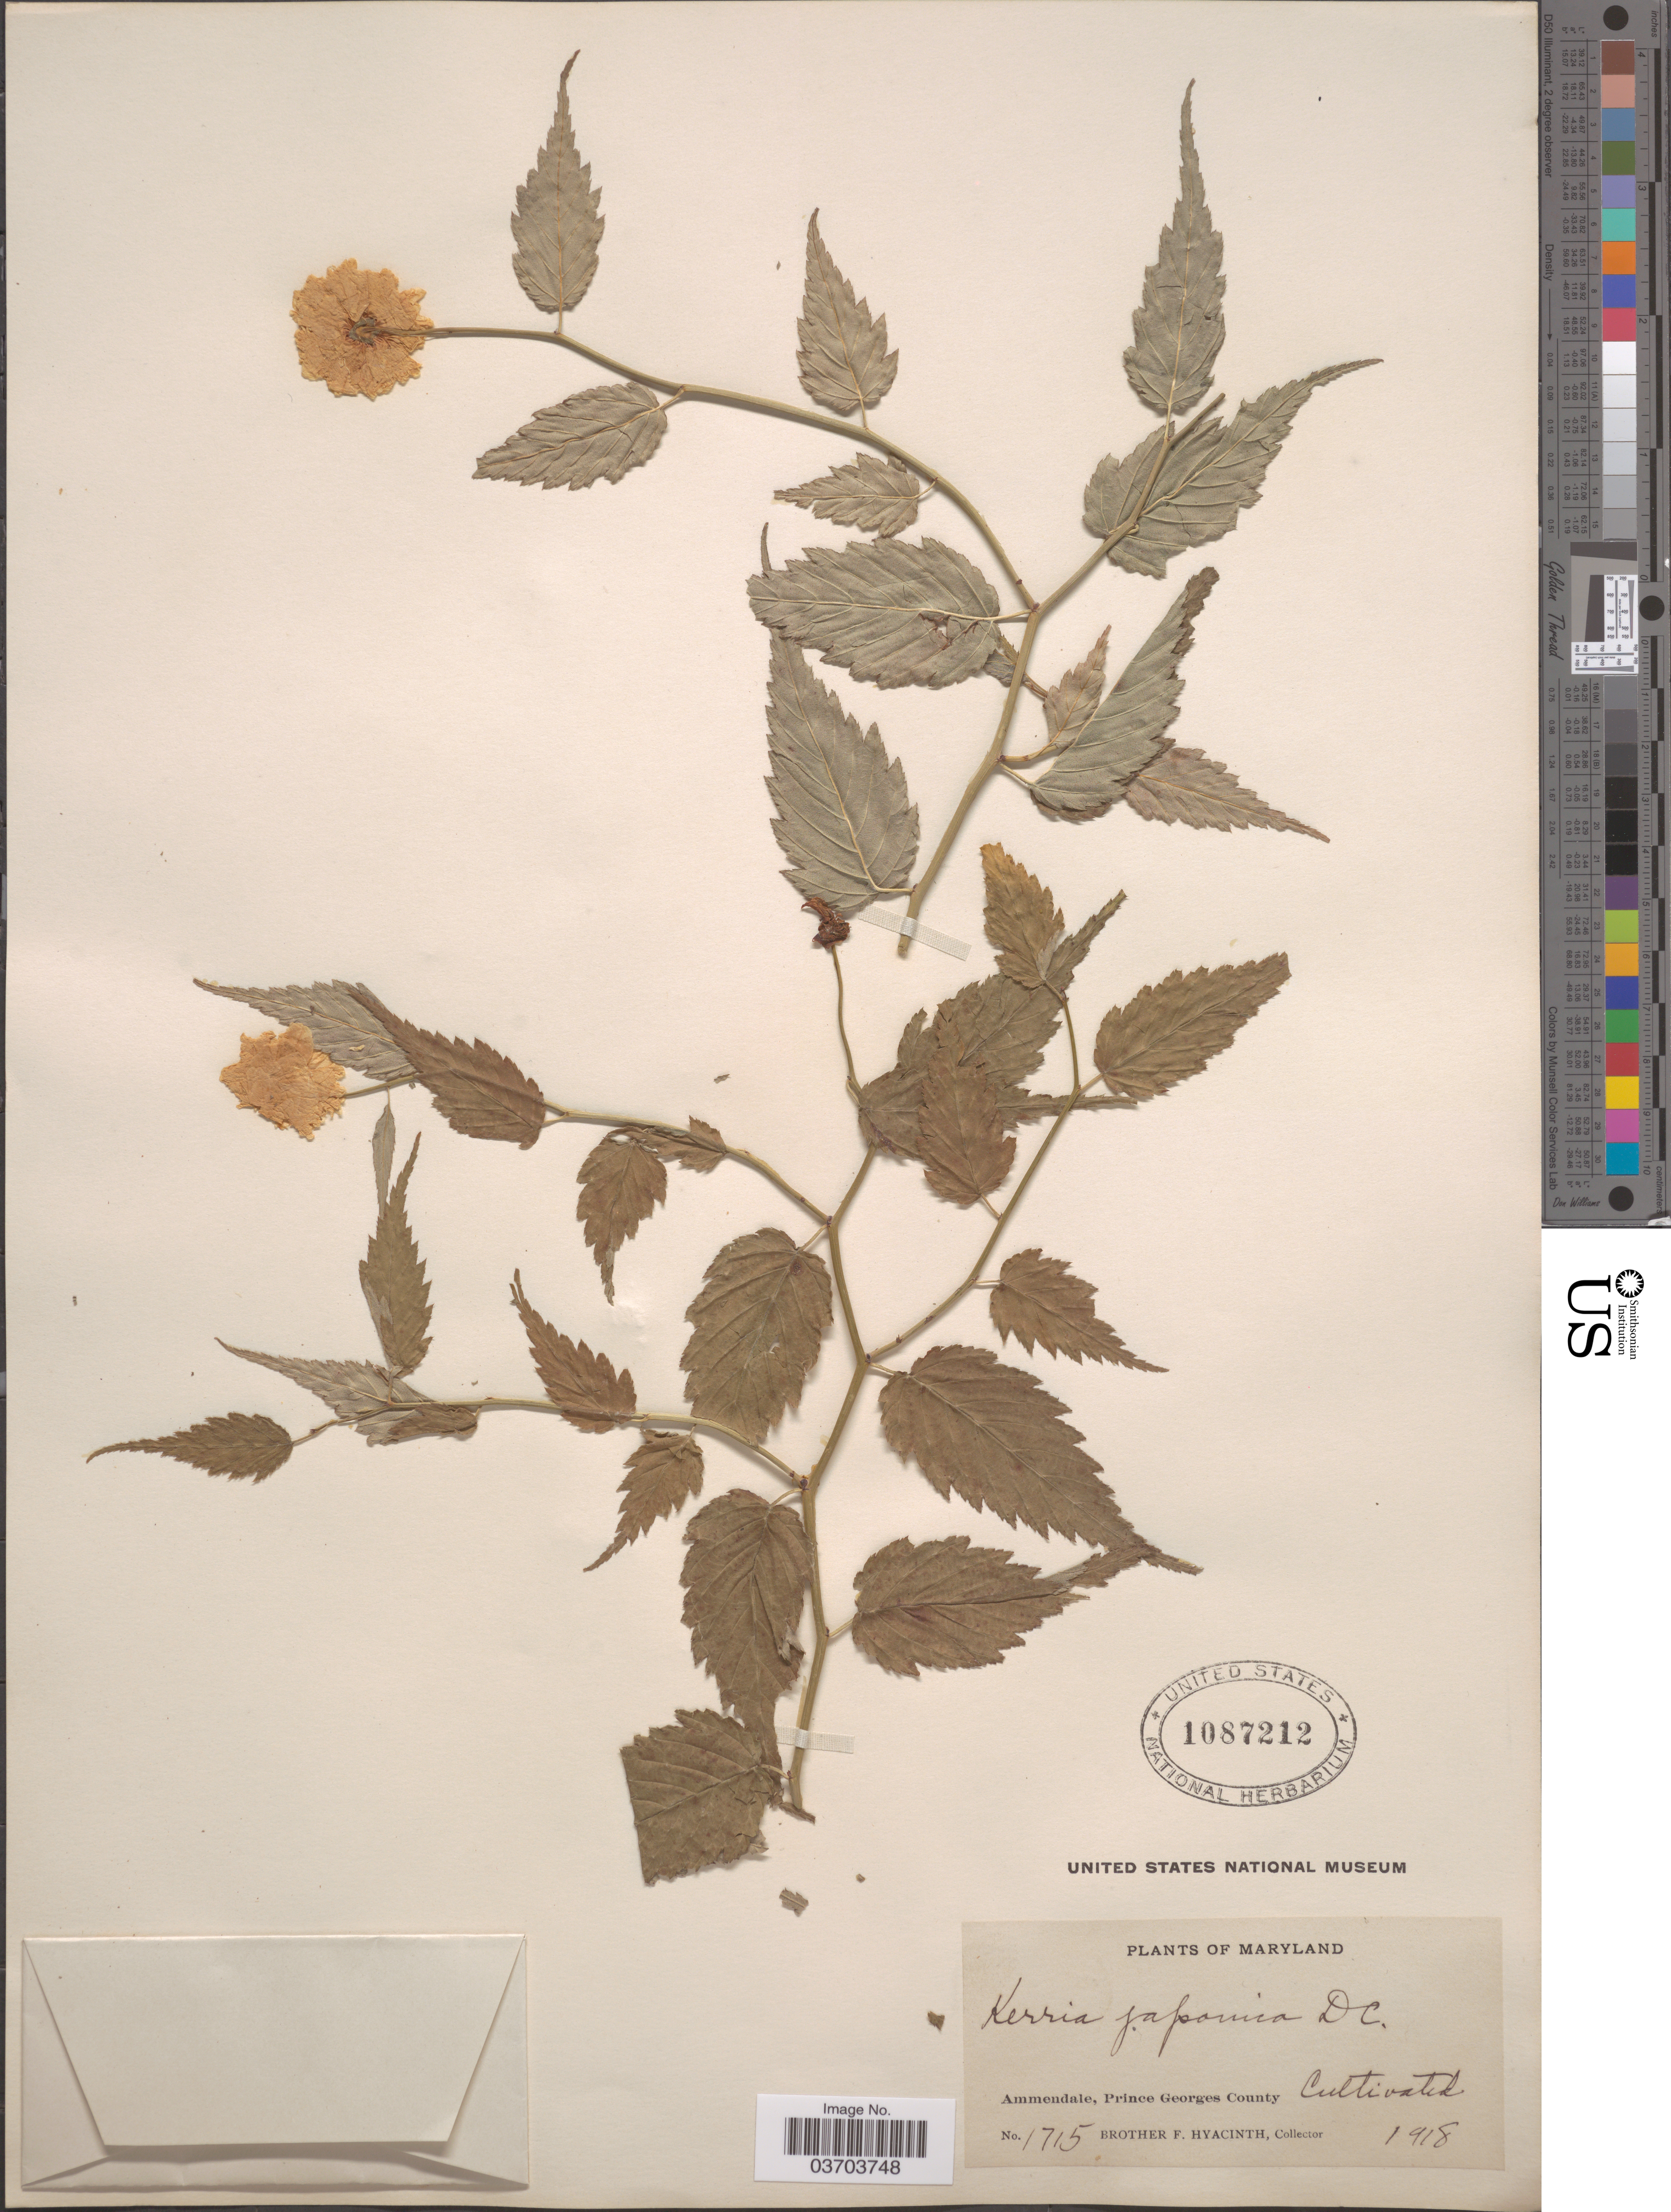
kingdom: Plantae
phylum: Tracheophyta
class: Magnoliopsida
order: Rosales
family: Rosaceae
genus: Kerria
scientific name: Kerria japonica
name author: (L.) DC.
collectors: F. Hyacinth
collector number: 1715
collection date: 1918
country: United States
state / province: Maryland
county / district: Prince George's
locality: Ammendale, Prince Georges County.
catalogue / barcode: US 1087212